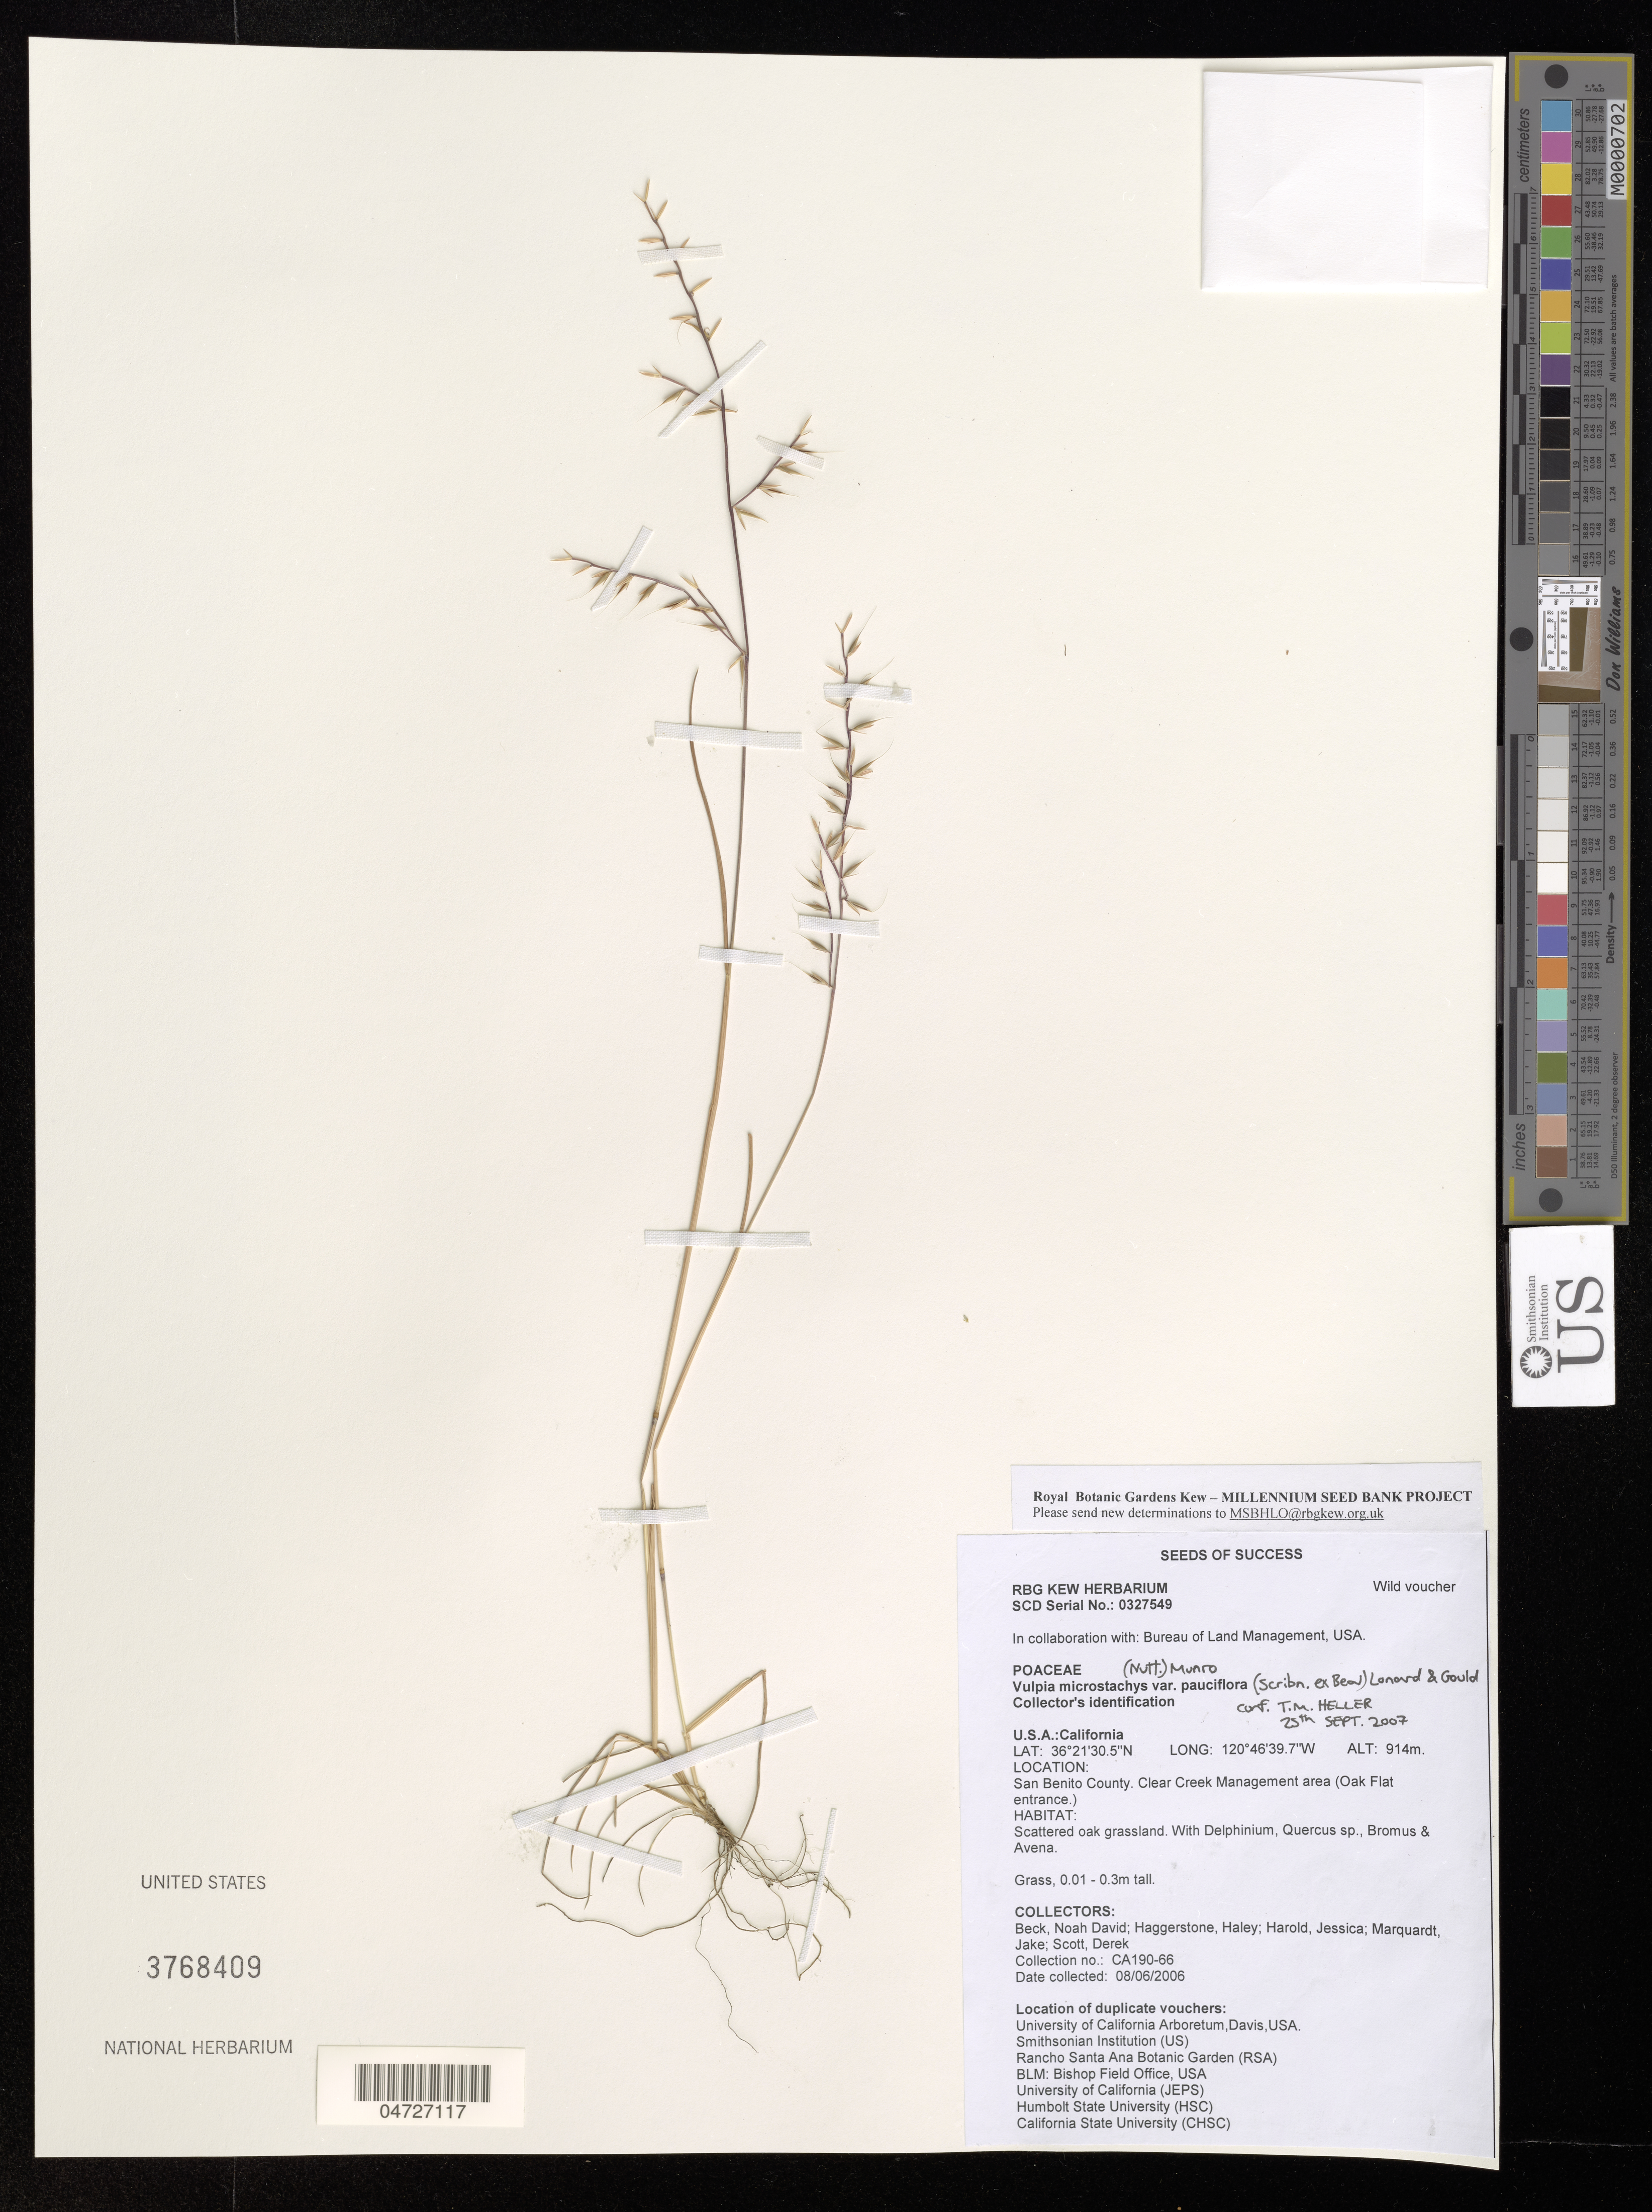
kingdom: Plantae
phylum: Tracheophyta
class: Liliopsida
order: Poales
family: Poaceae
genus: Vulpia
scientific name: Vulpia microstachys var. pauciflora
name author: (Scribn. ex W.J. Beal) Lonard & Gould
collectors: N. Beck, H. Haggerstone, J. Harold, J. Marquardt & D. Scott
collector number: CA190-66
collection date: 2006-06-08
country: United States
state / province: California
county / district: San Benito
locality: San Benito County. Clear Creek Management area (Oak Flat entrance.).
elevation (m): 914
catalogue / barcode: US 3768409